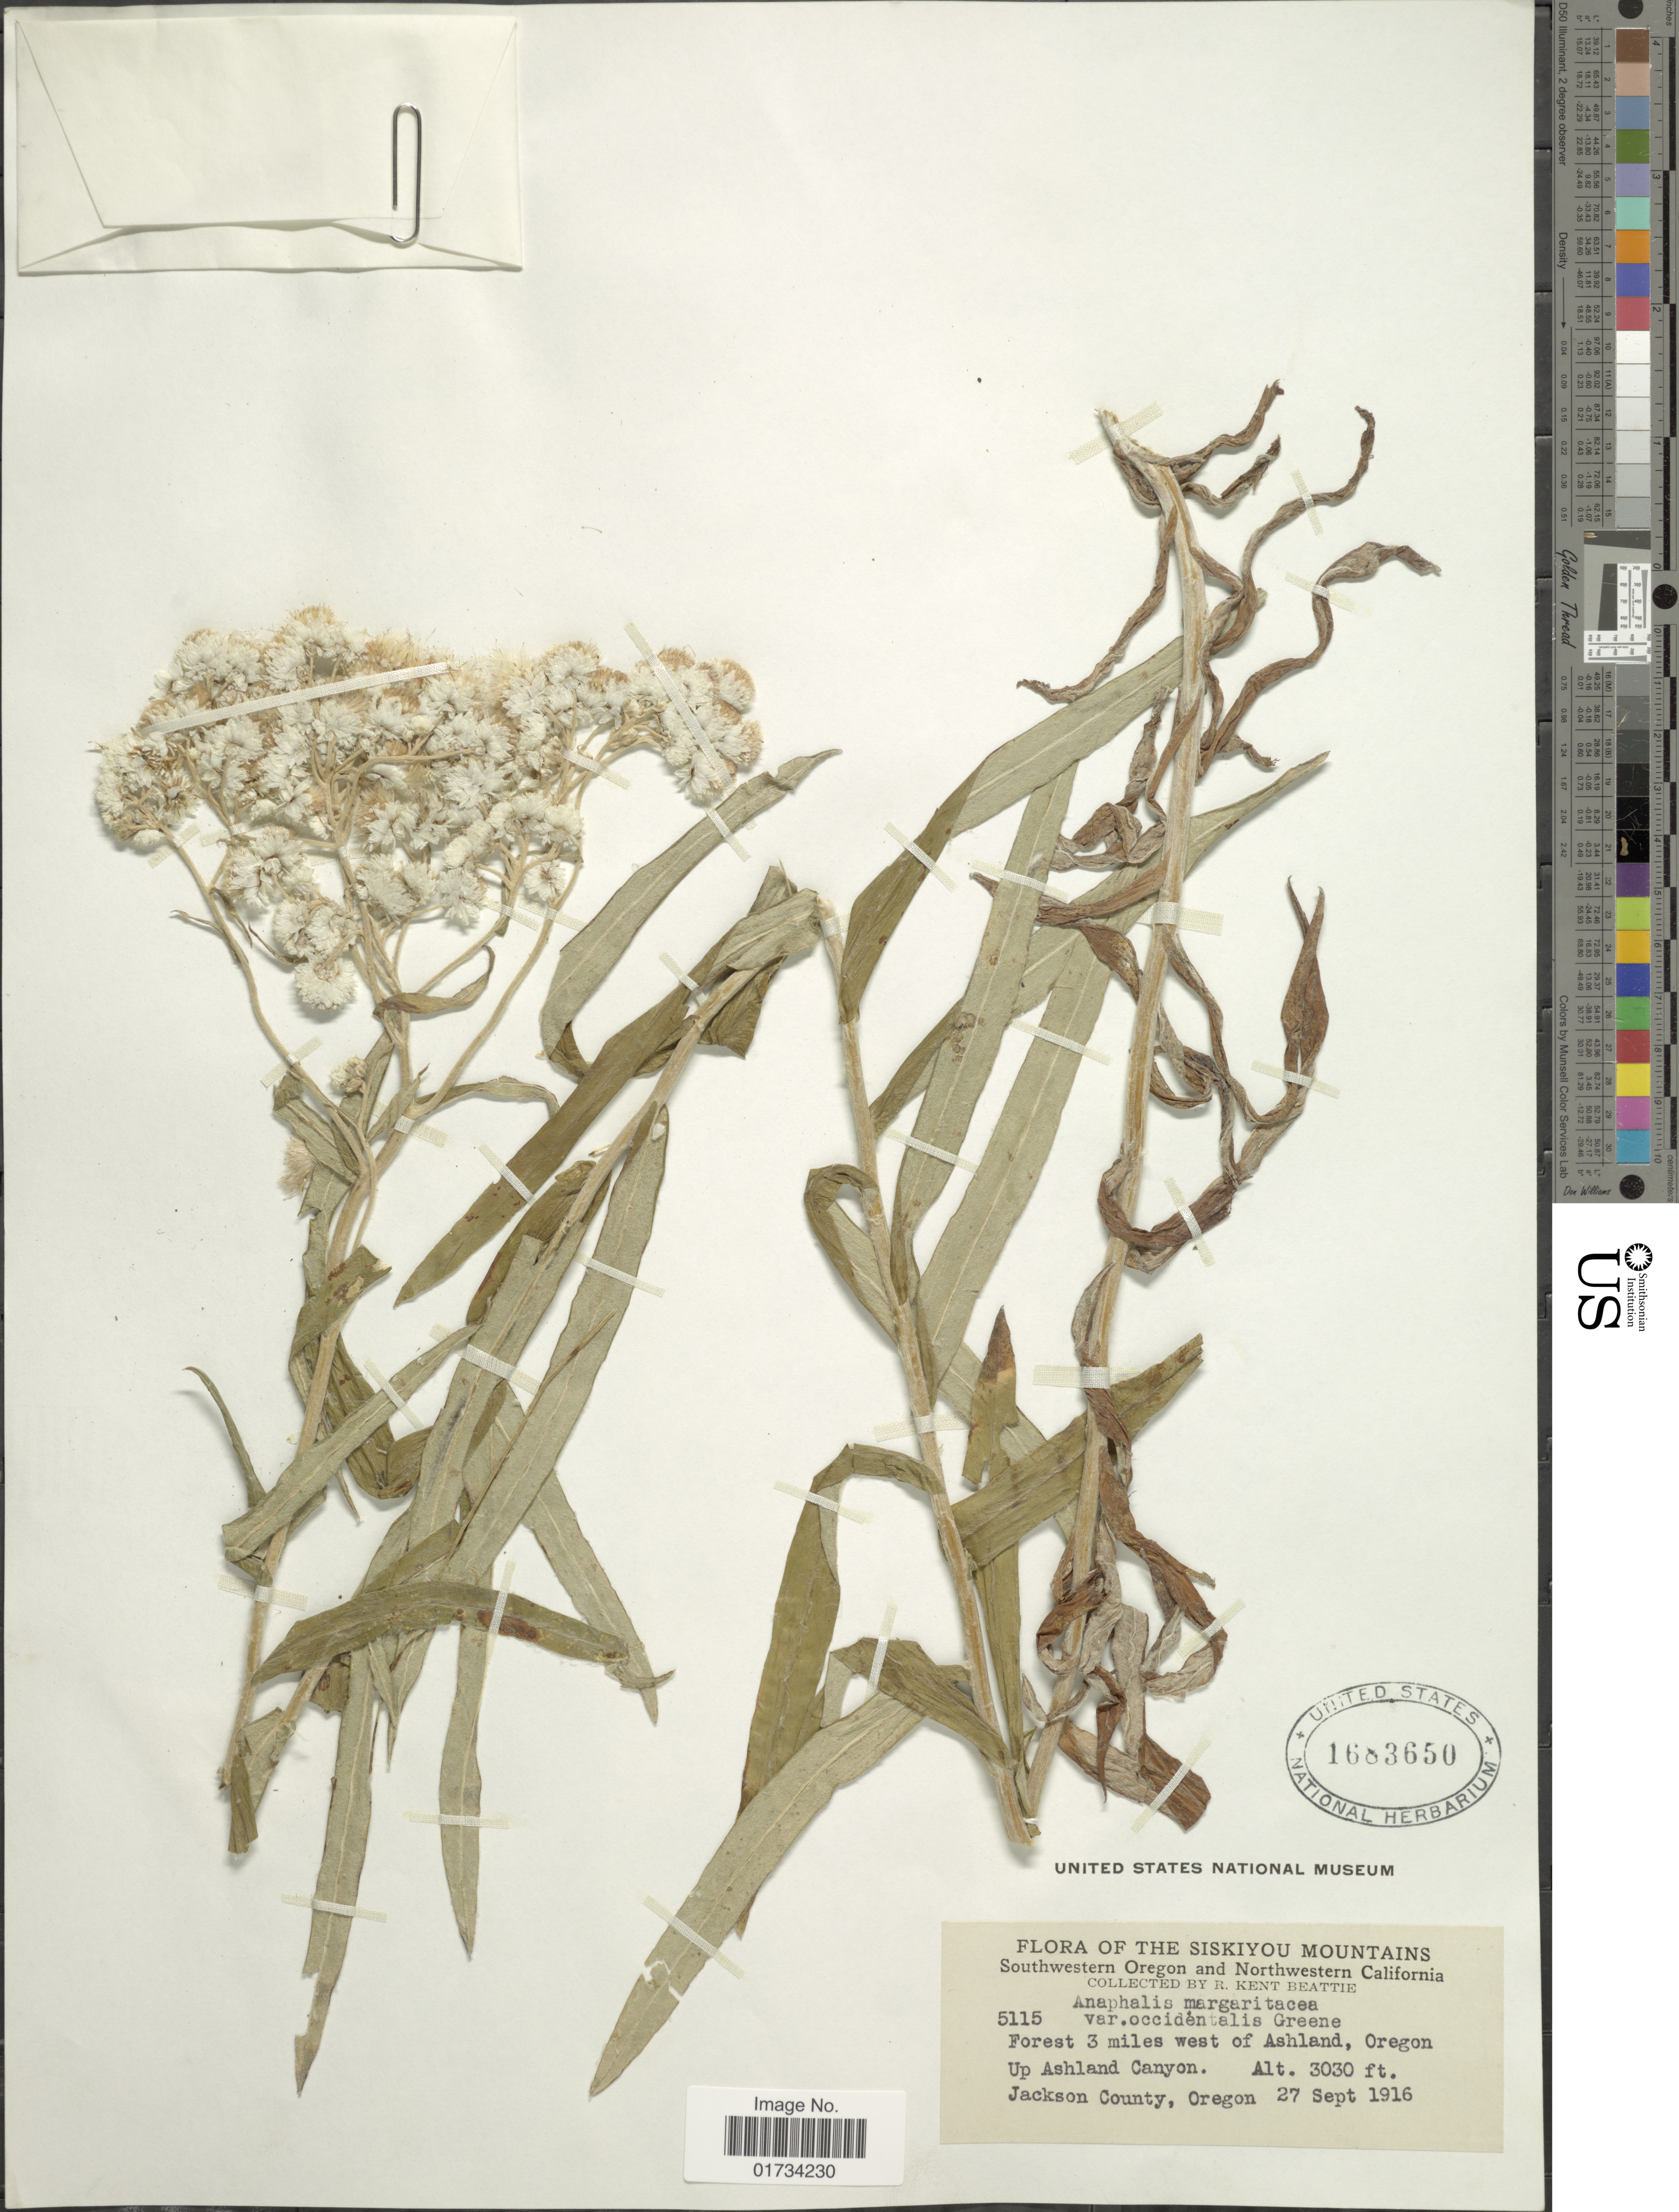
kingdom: Plantae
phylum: Tracheophyta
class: Magnoliopsida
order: Asterales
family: Asteraceae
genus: Anaphalis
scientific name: Anaphalis margaritacea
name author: (L.) Benth. & Hook. f.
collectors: R. K. Beattie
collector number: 5115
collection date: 1916-09-27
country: United States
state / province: Oregon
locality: Siskiyou Mountains, Southwestern Oregon, forest 3 miles west of Ashland, up Ashland Canyon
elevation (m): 924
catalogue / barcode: US 1683650